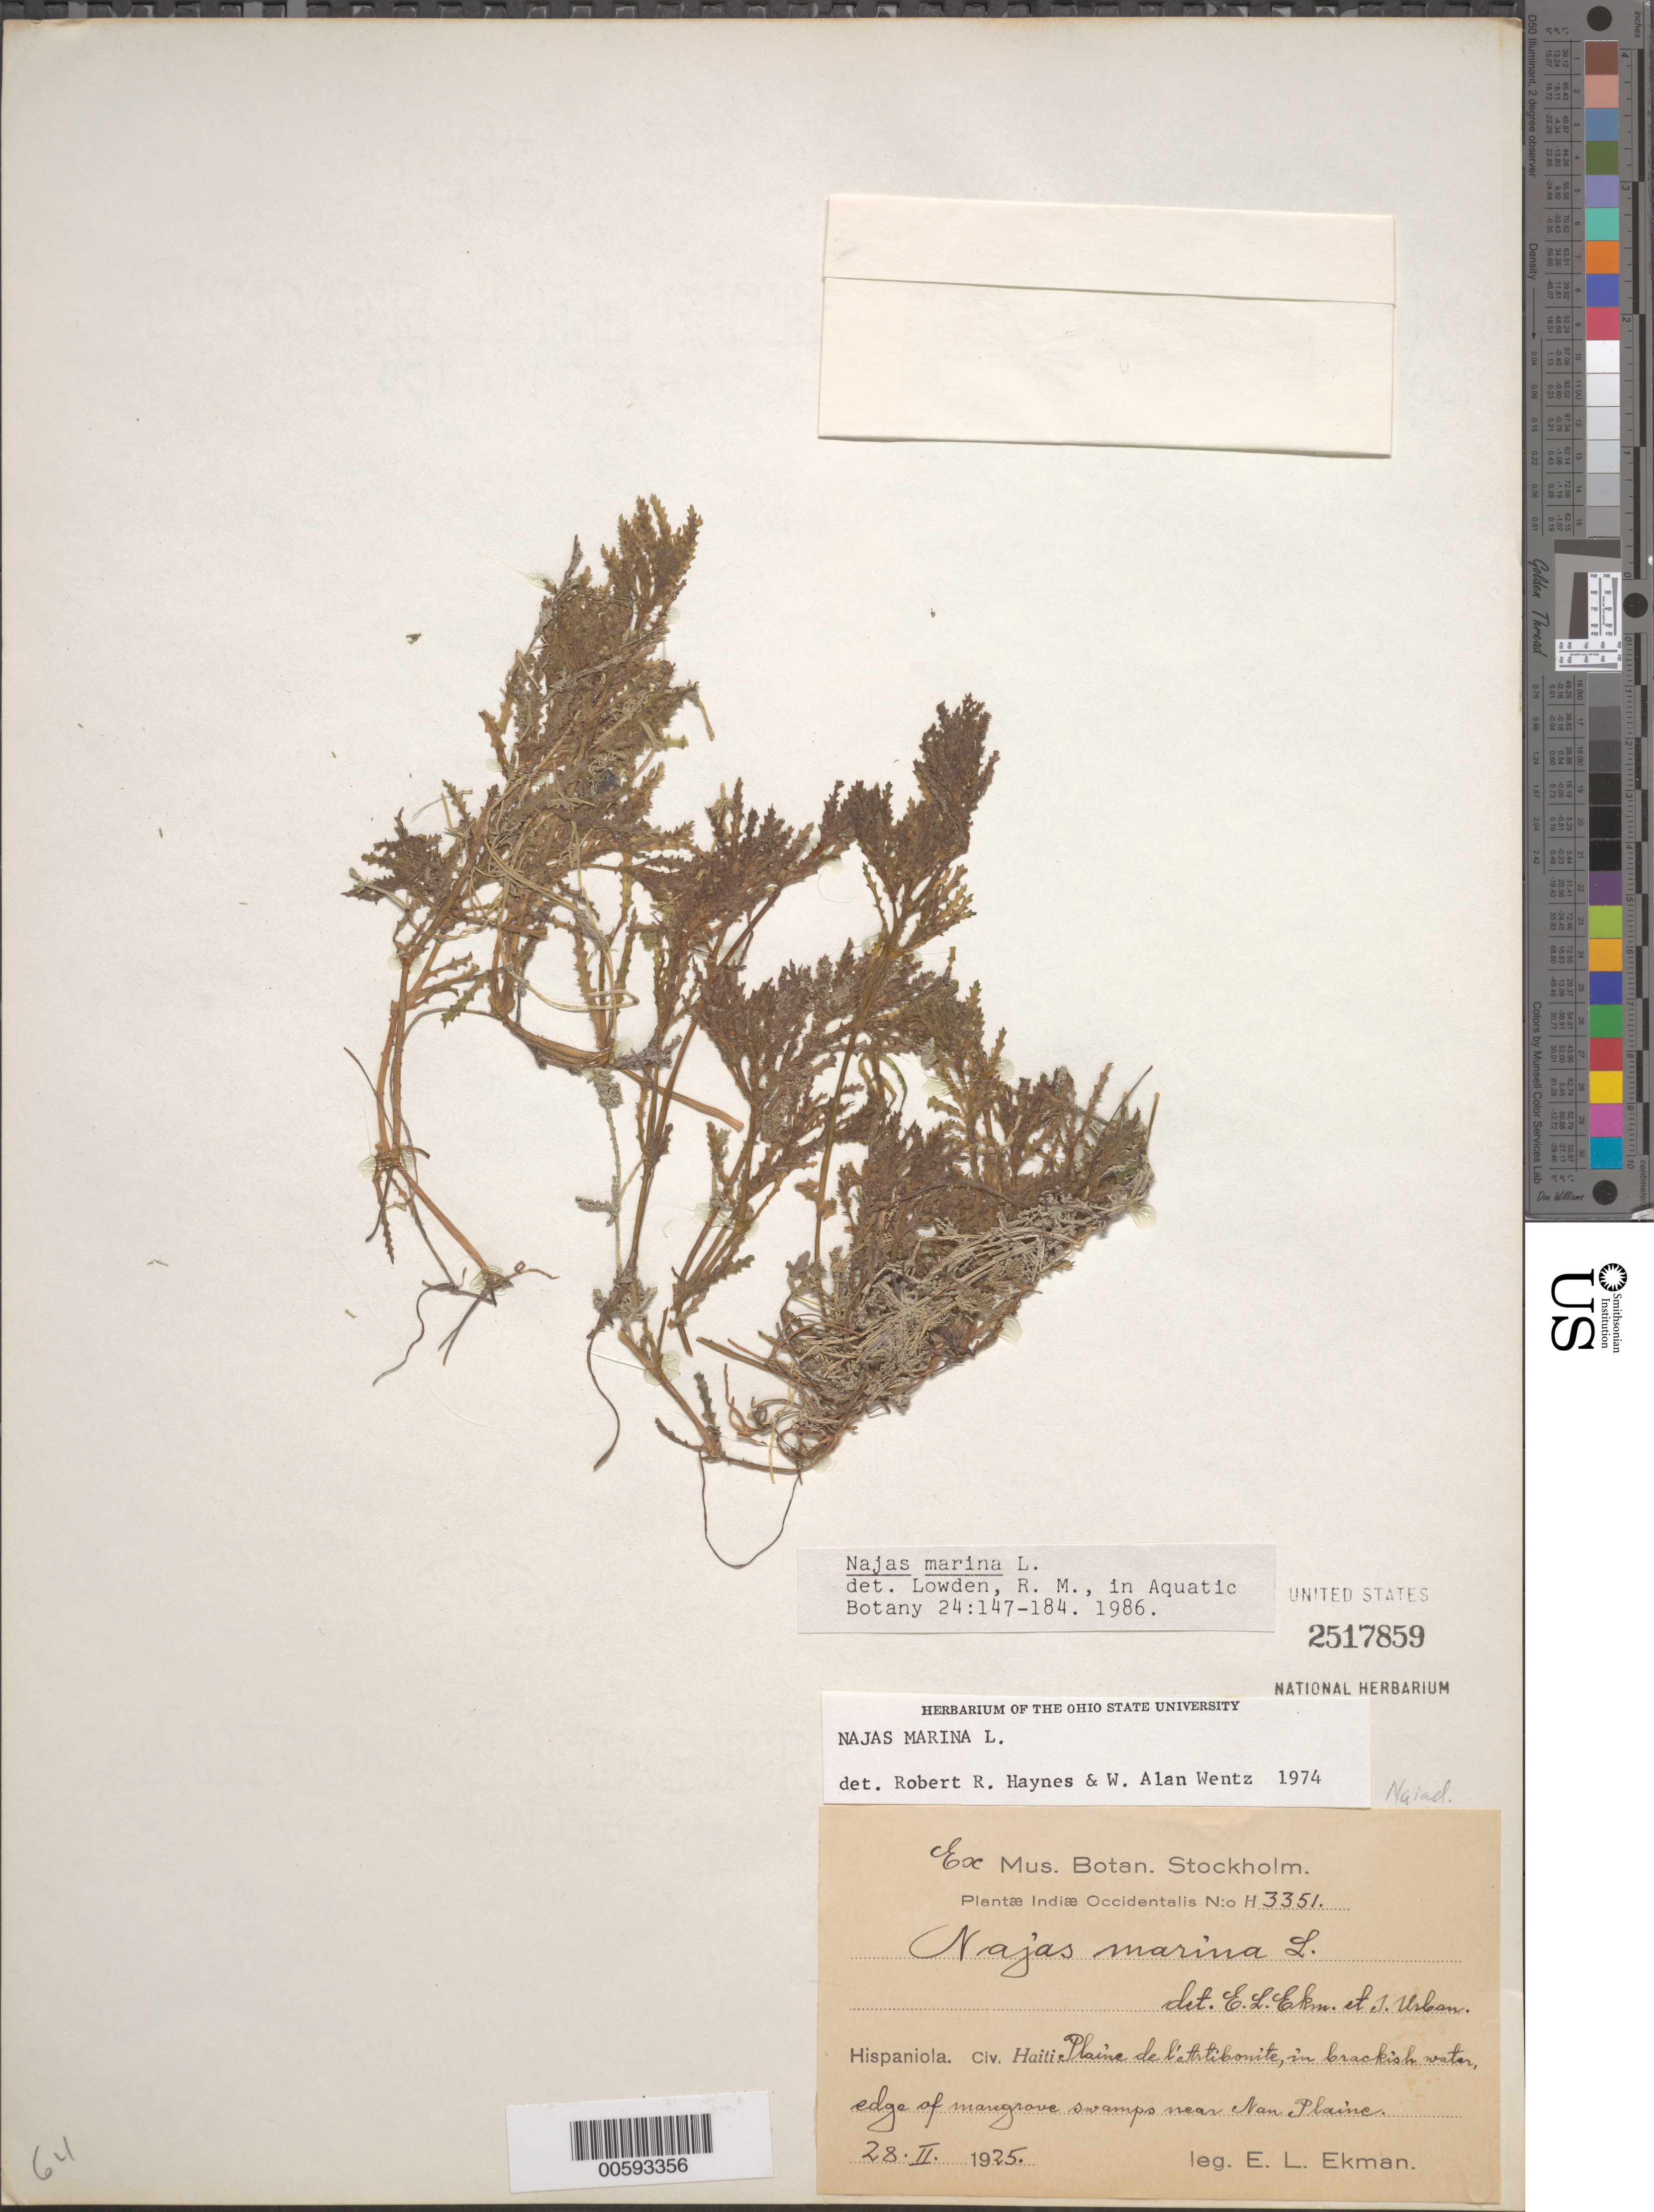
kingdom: Plantae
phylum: Tracheophyta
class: Liliopsida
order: Alismatales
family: Hydrocharitaceae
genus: Najas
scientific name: Najas marina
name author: L.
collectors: E. L. Ekman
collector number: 3351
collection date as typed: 28 Feb 1925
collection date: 1925-02-28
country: Haiti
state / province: Artibonite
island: Hispaniola Island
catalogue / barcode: US 2517859